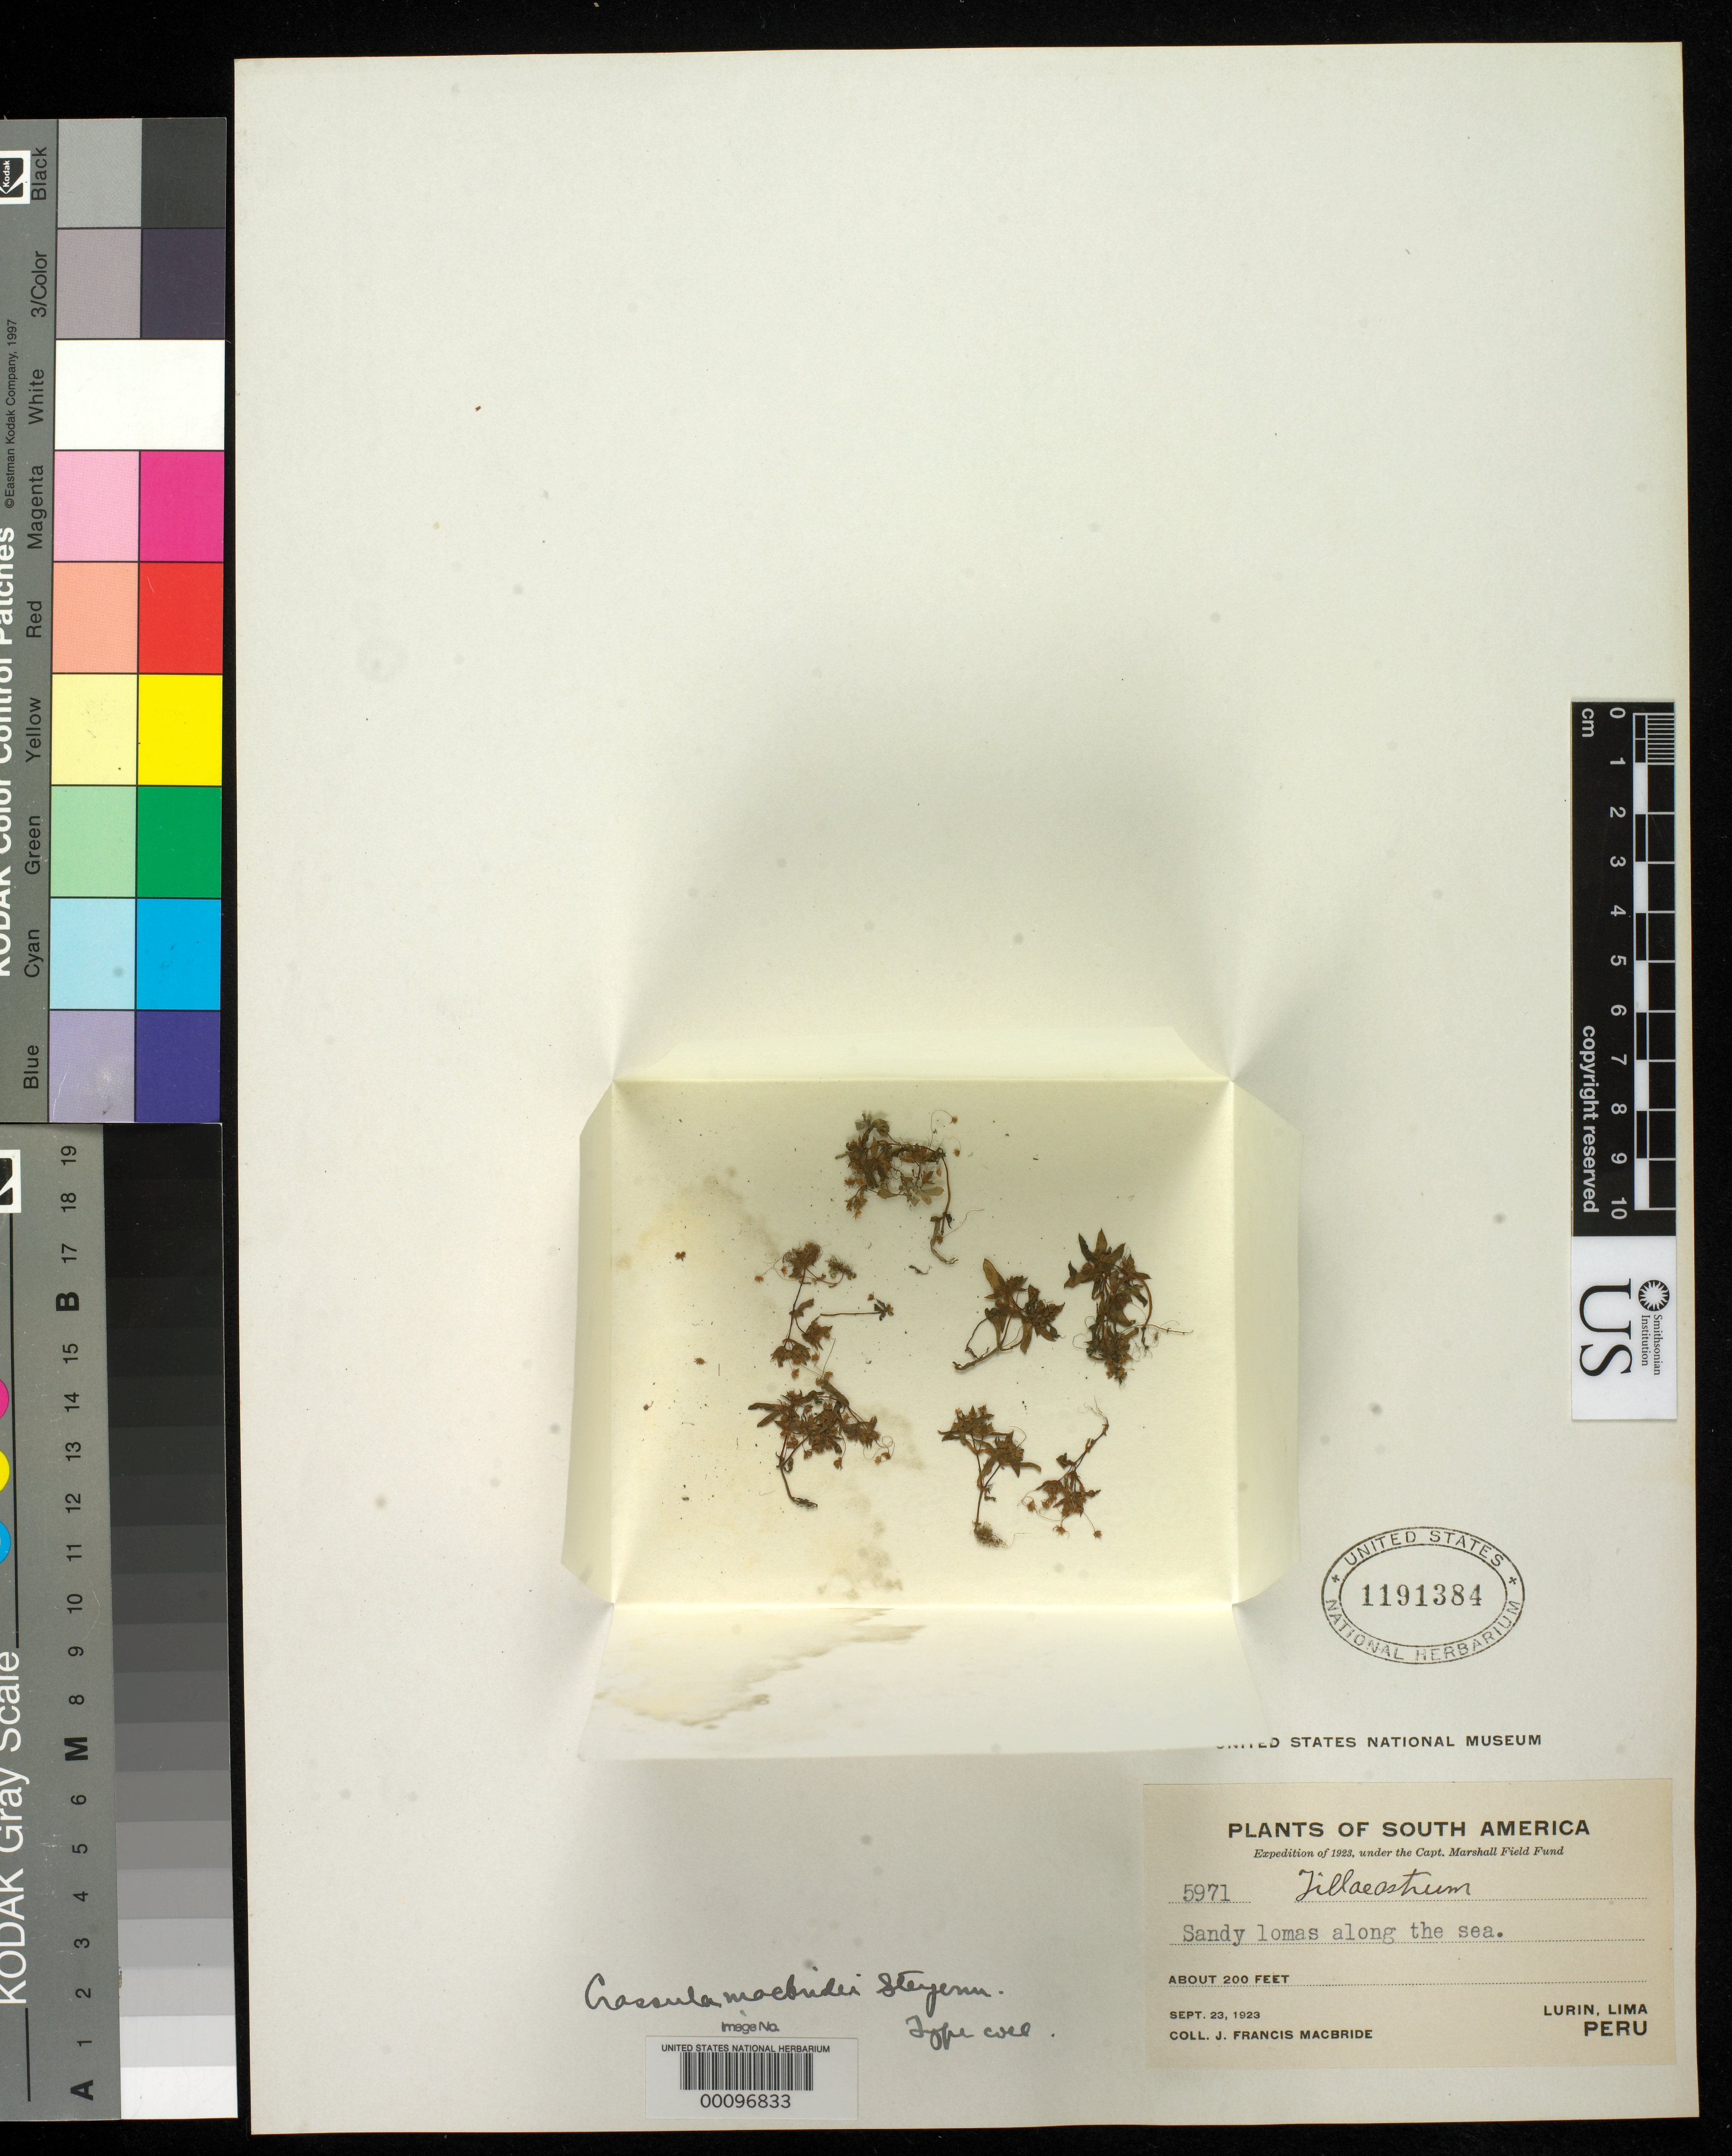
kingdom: Plantae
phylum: Tracheophyta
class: Magnoliopsida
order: Saxifragales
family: Crassulaceae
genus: Crassula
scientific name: Crassula macbridei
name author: Steyerm. ex J.F. Macbr.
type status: Isotype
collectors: J. F. Macbride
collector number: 5971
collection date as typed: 23 Sep 1923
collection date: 1923-09-23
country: Peru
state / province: Lima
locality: Lurin.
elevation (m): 61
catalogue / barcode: US 1191384